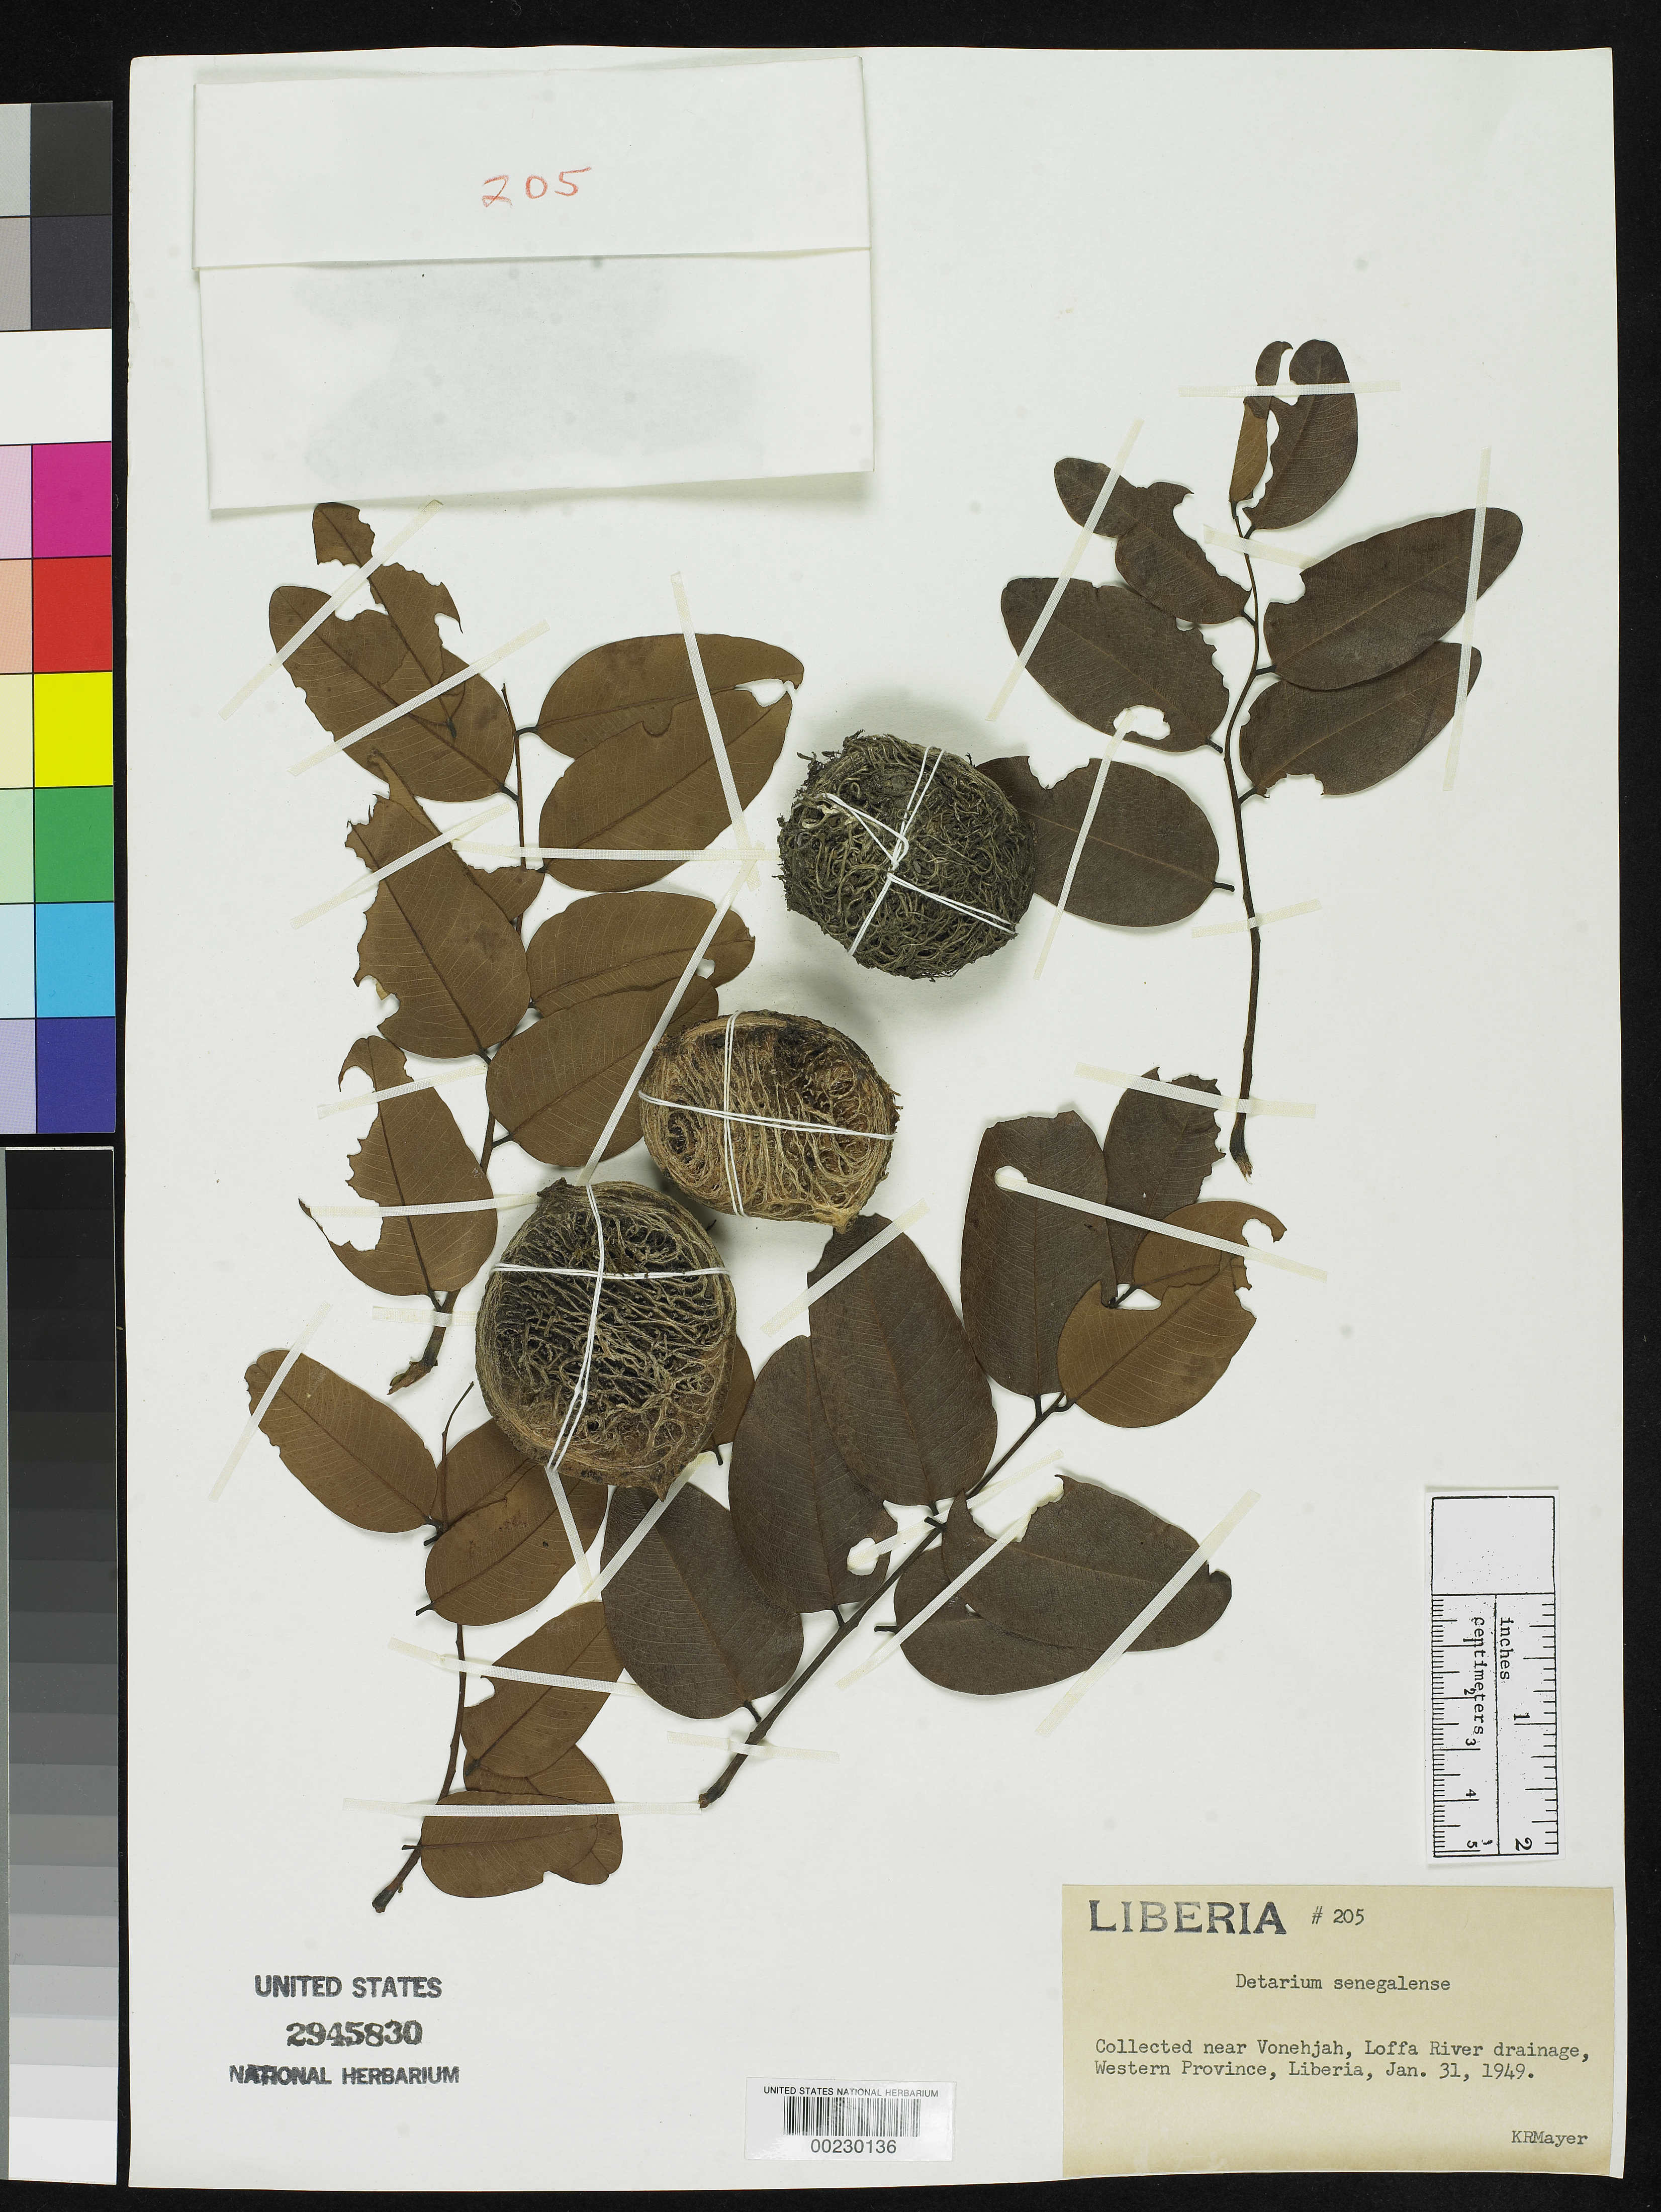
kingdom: Plantae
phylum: Tracheophyta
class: Magnoliopsida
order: Fabales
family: Fabaceae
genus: Detarium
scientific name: Detarium senegalense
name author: J.F. Gmel.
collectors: K. R. Mayer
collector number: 205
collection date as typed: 31 Jan 1949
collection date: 1949-01-31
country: Liberia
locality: Near Vonehjah, Lofa River drainage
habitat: River drainage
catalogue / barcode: US 2945830